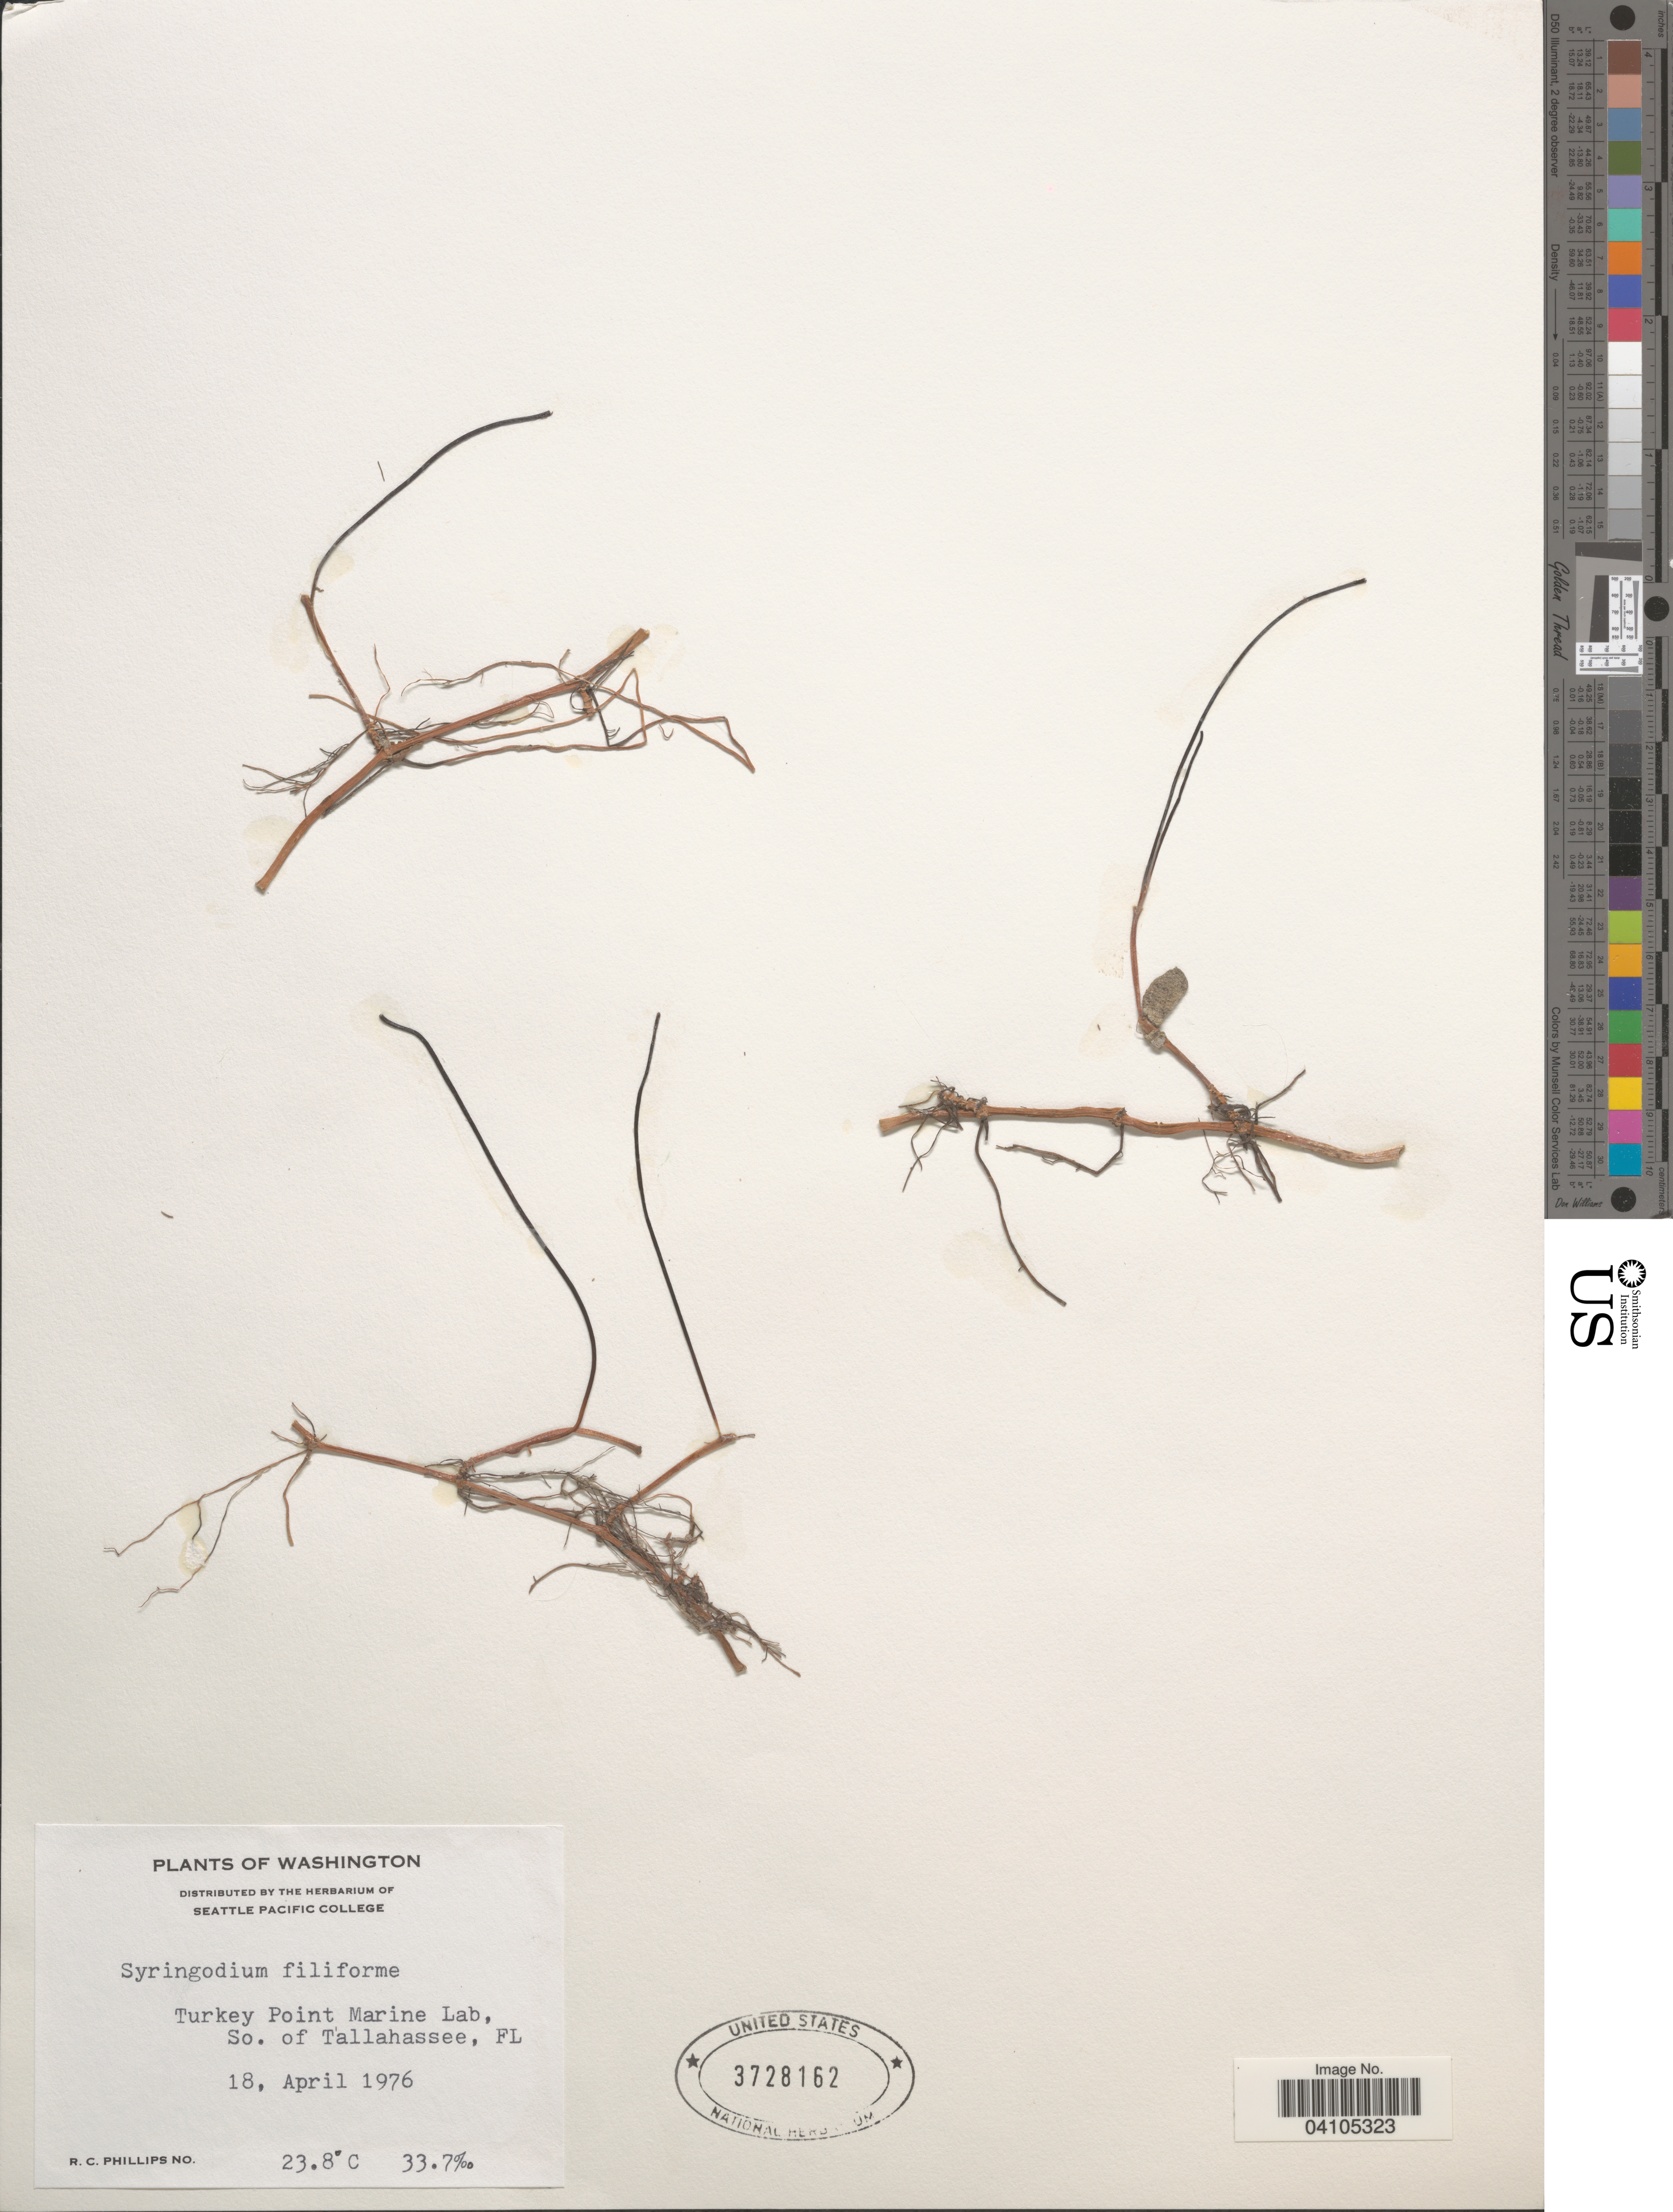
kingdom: Plantae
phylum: Tracheophyta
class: Liliopsida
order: Alismatales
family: Cymodoceaceae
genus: Syringodium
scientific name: Syringodium filiforme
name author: Kütz.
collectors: R. C. Phillips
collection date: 1976-04-18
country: United States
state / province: Florida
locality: Turkey Point Marine Lab, So. of Tallahassee.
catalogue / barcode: US 3728162